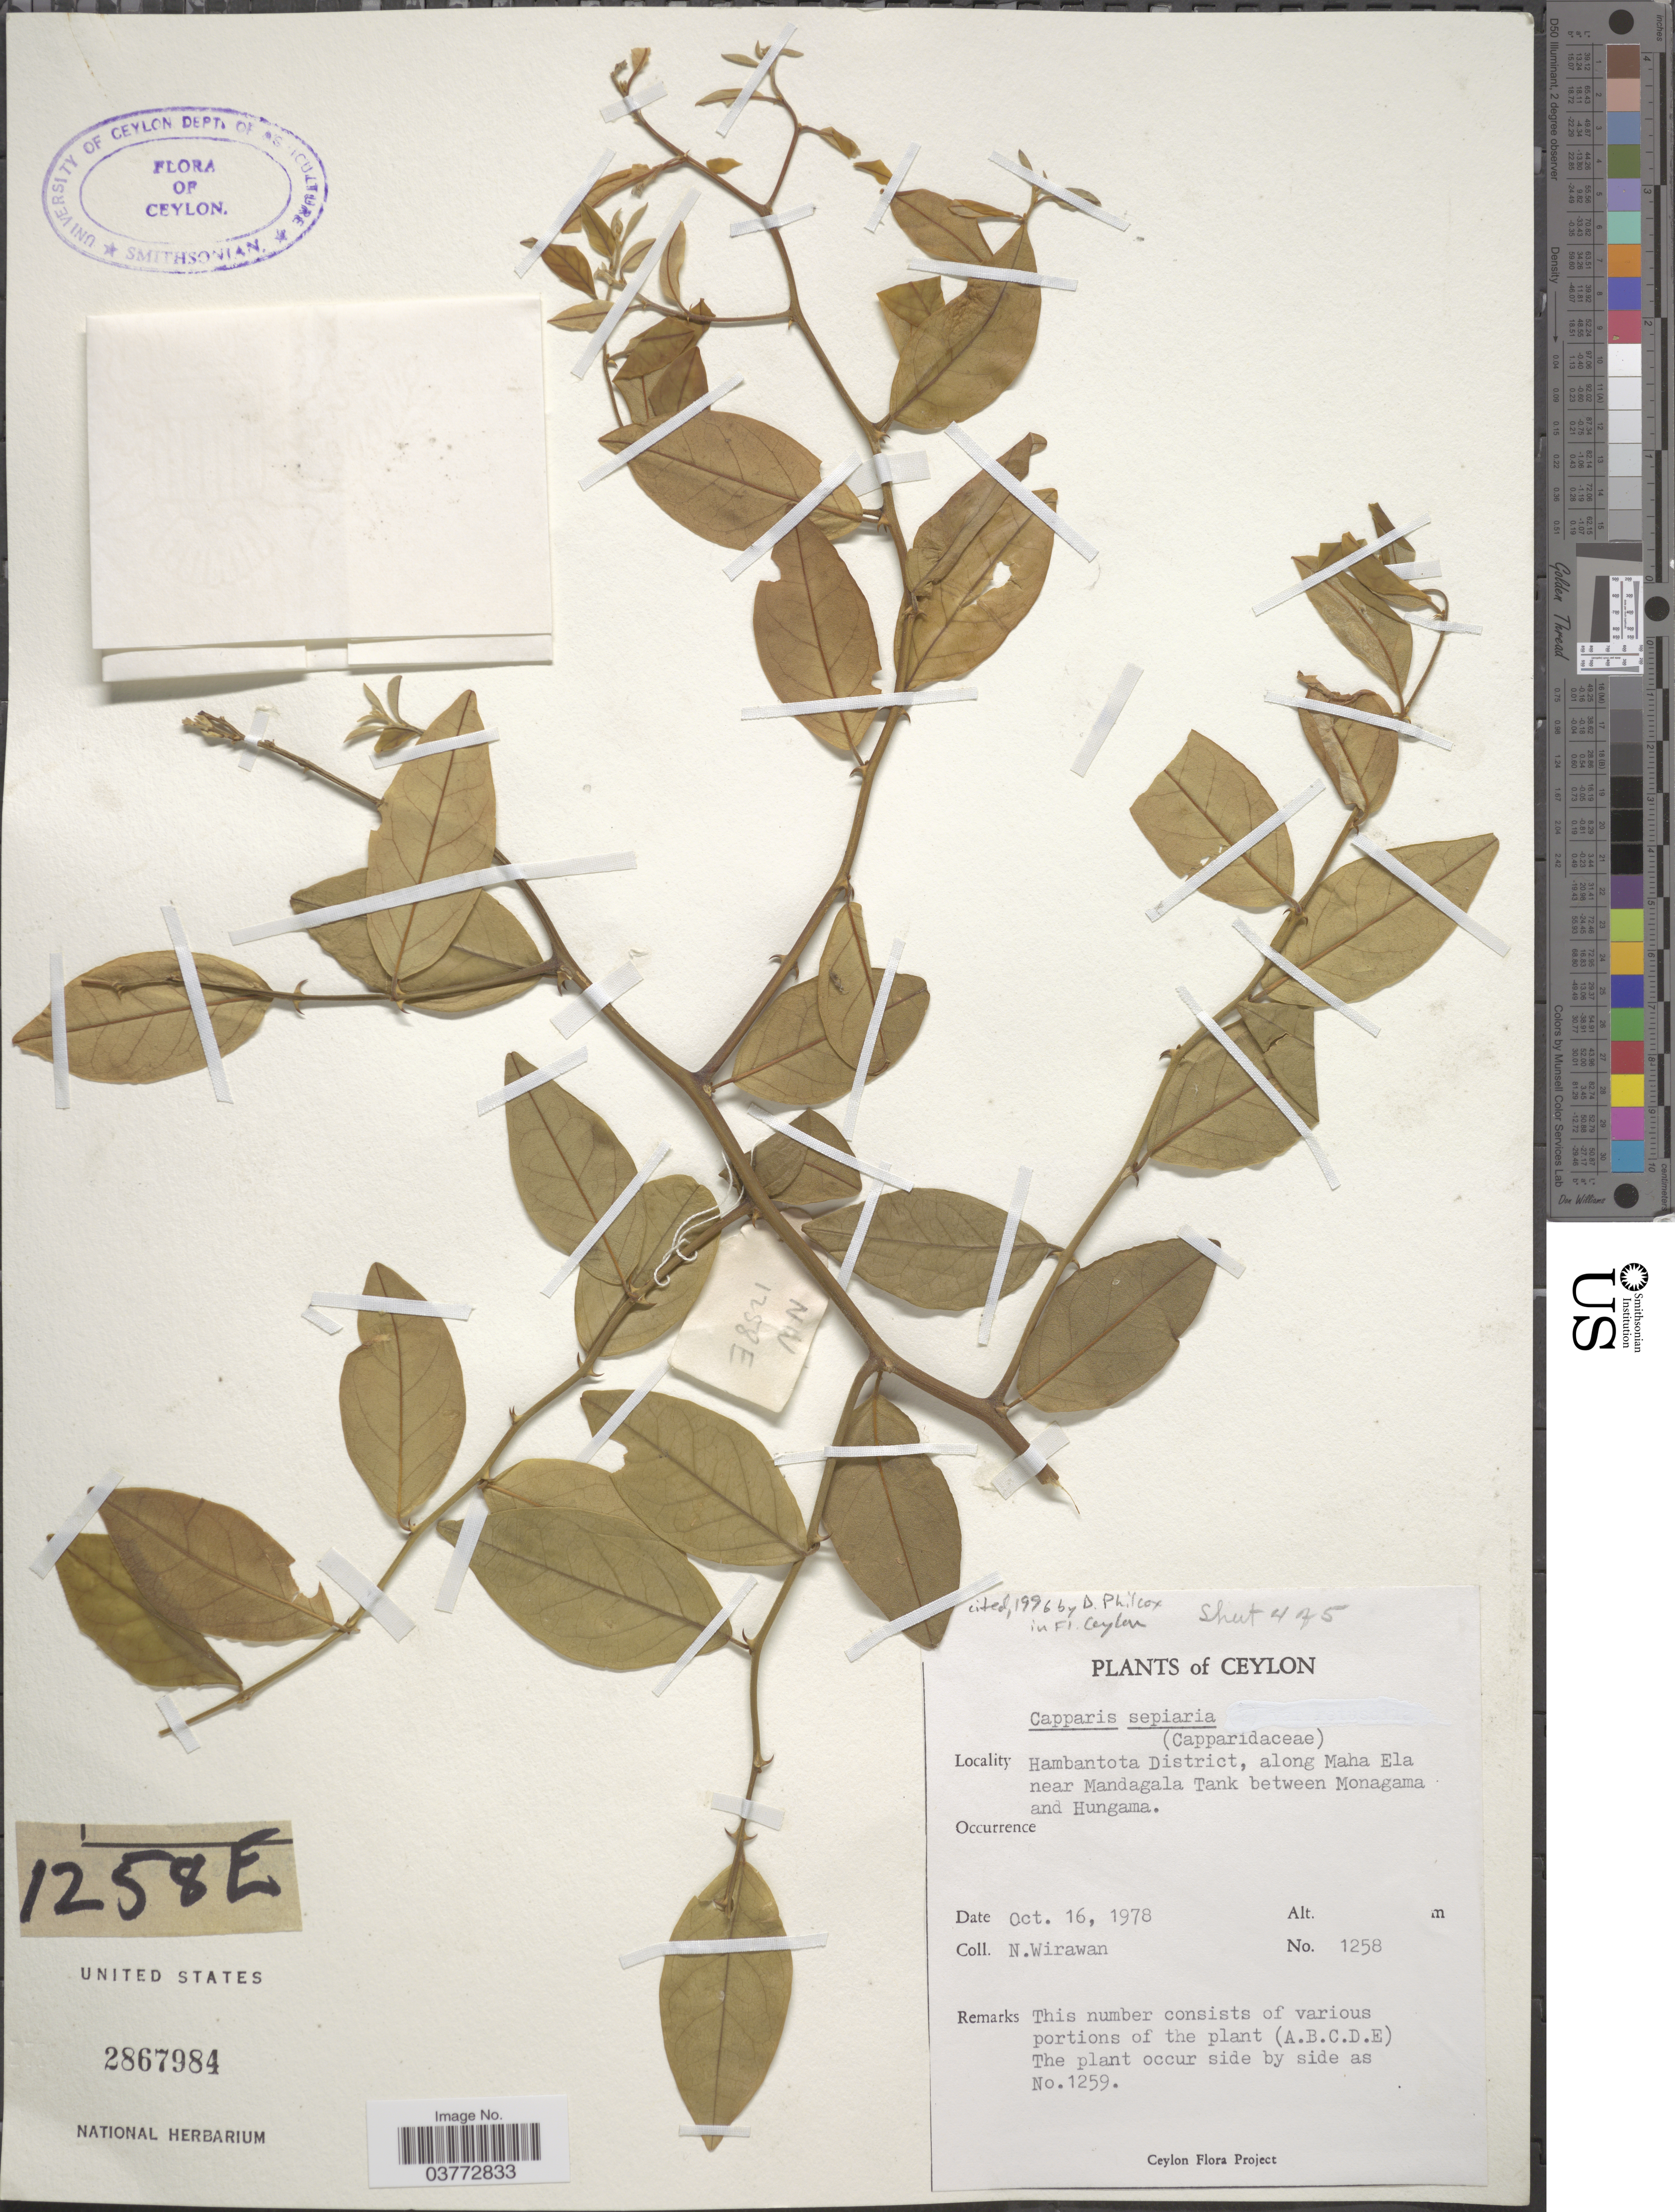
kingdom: Plantae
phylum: Tracheophyta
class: Magnoliopsida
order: Brassicales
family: Capparaceae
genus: Capparis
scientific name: Capparis sepiaria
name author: L.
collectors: N. Wirawan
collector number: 1258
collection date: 1978-10-16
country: Sri Lanka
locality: Ceylon. Hambantota District, along Maha Ela near Mandagala Tank between Monagama and Hungama.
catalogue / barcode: US 2867984